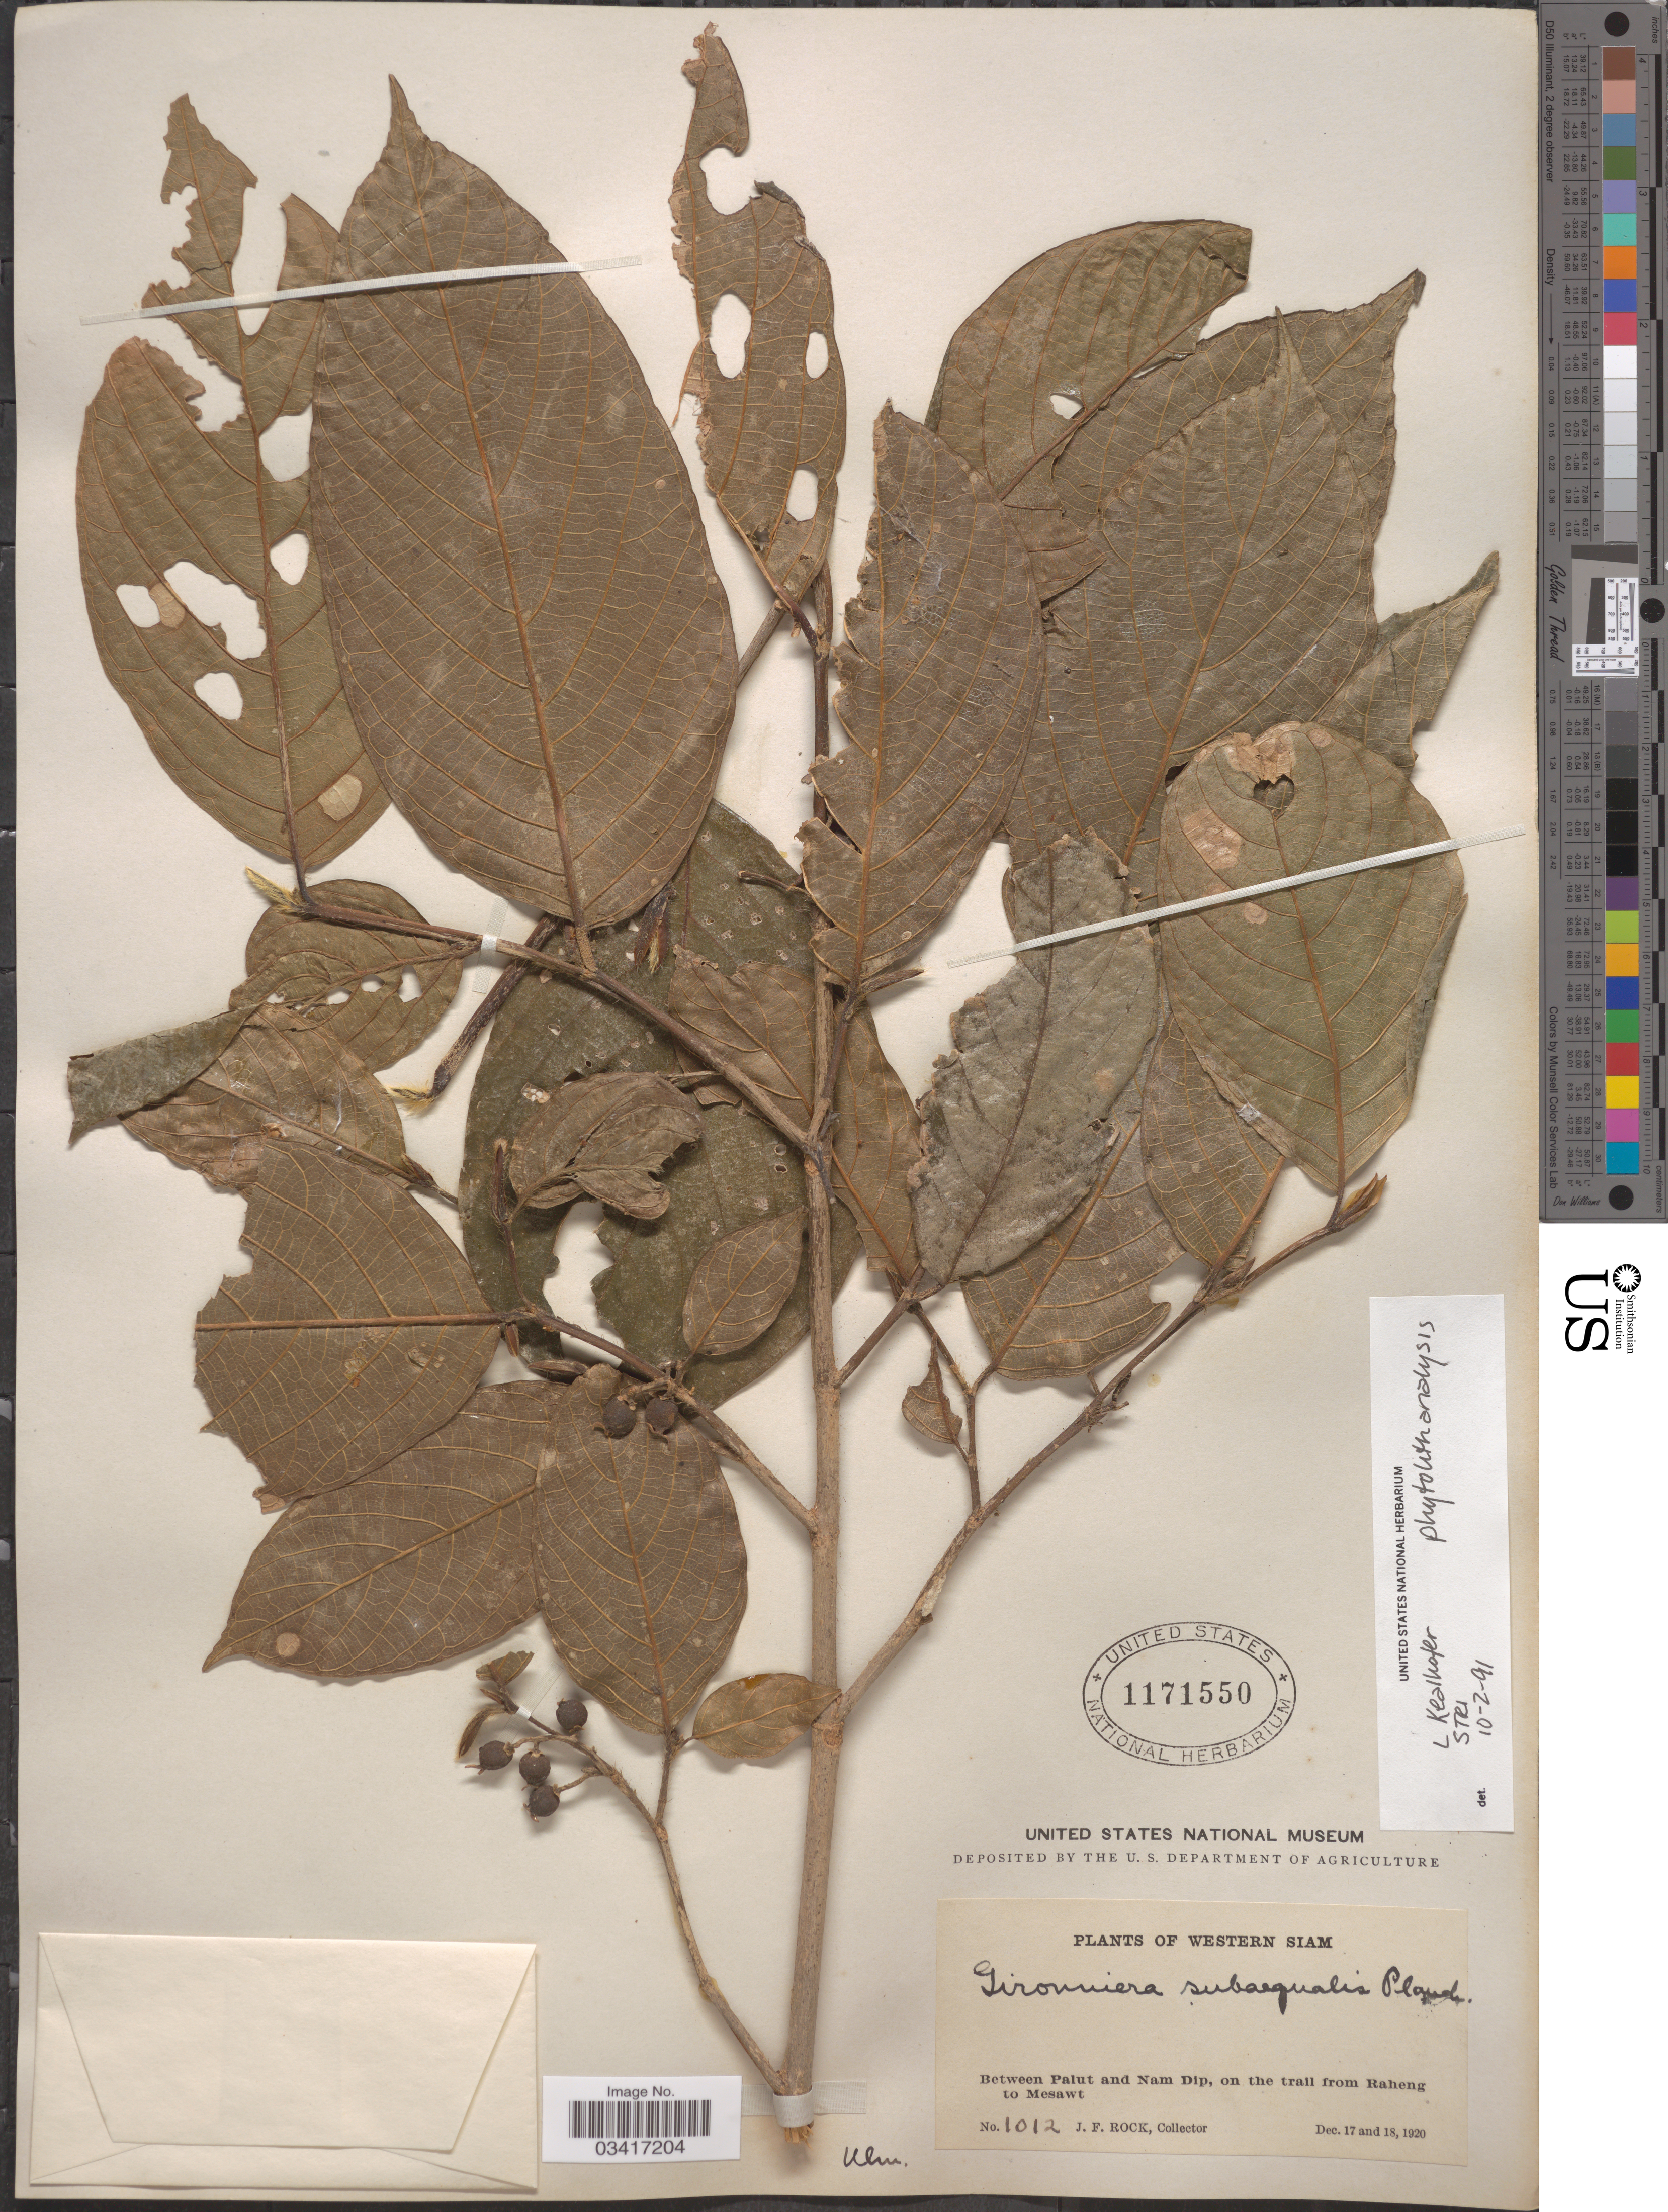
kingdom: Plantae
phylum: Tracheophyta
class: Magnoliopsida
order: Rosales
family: Cannabaceae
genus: Gironniera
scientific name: Gironniera subaequalis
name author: Planch.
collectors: J. Rock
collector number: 1012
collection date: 1920-12-17/1920-12-18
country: Thailand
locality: Western Siam. Between Palut and Nam Dip, on the trail from Raheng to Mesawt.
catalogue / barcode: US 1171550